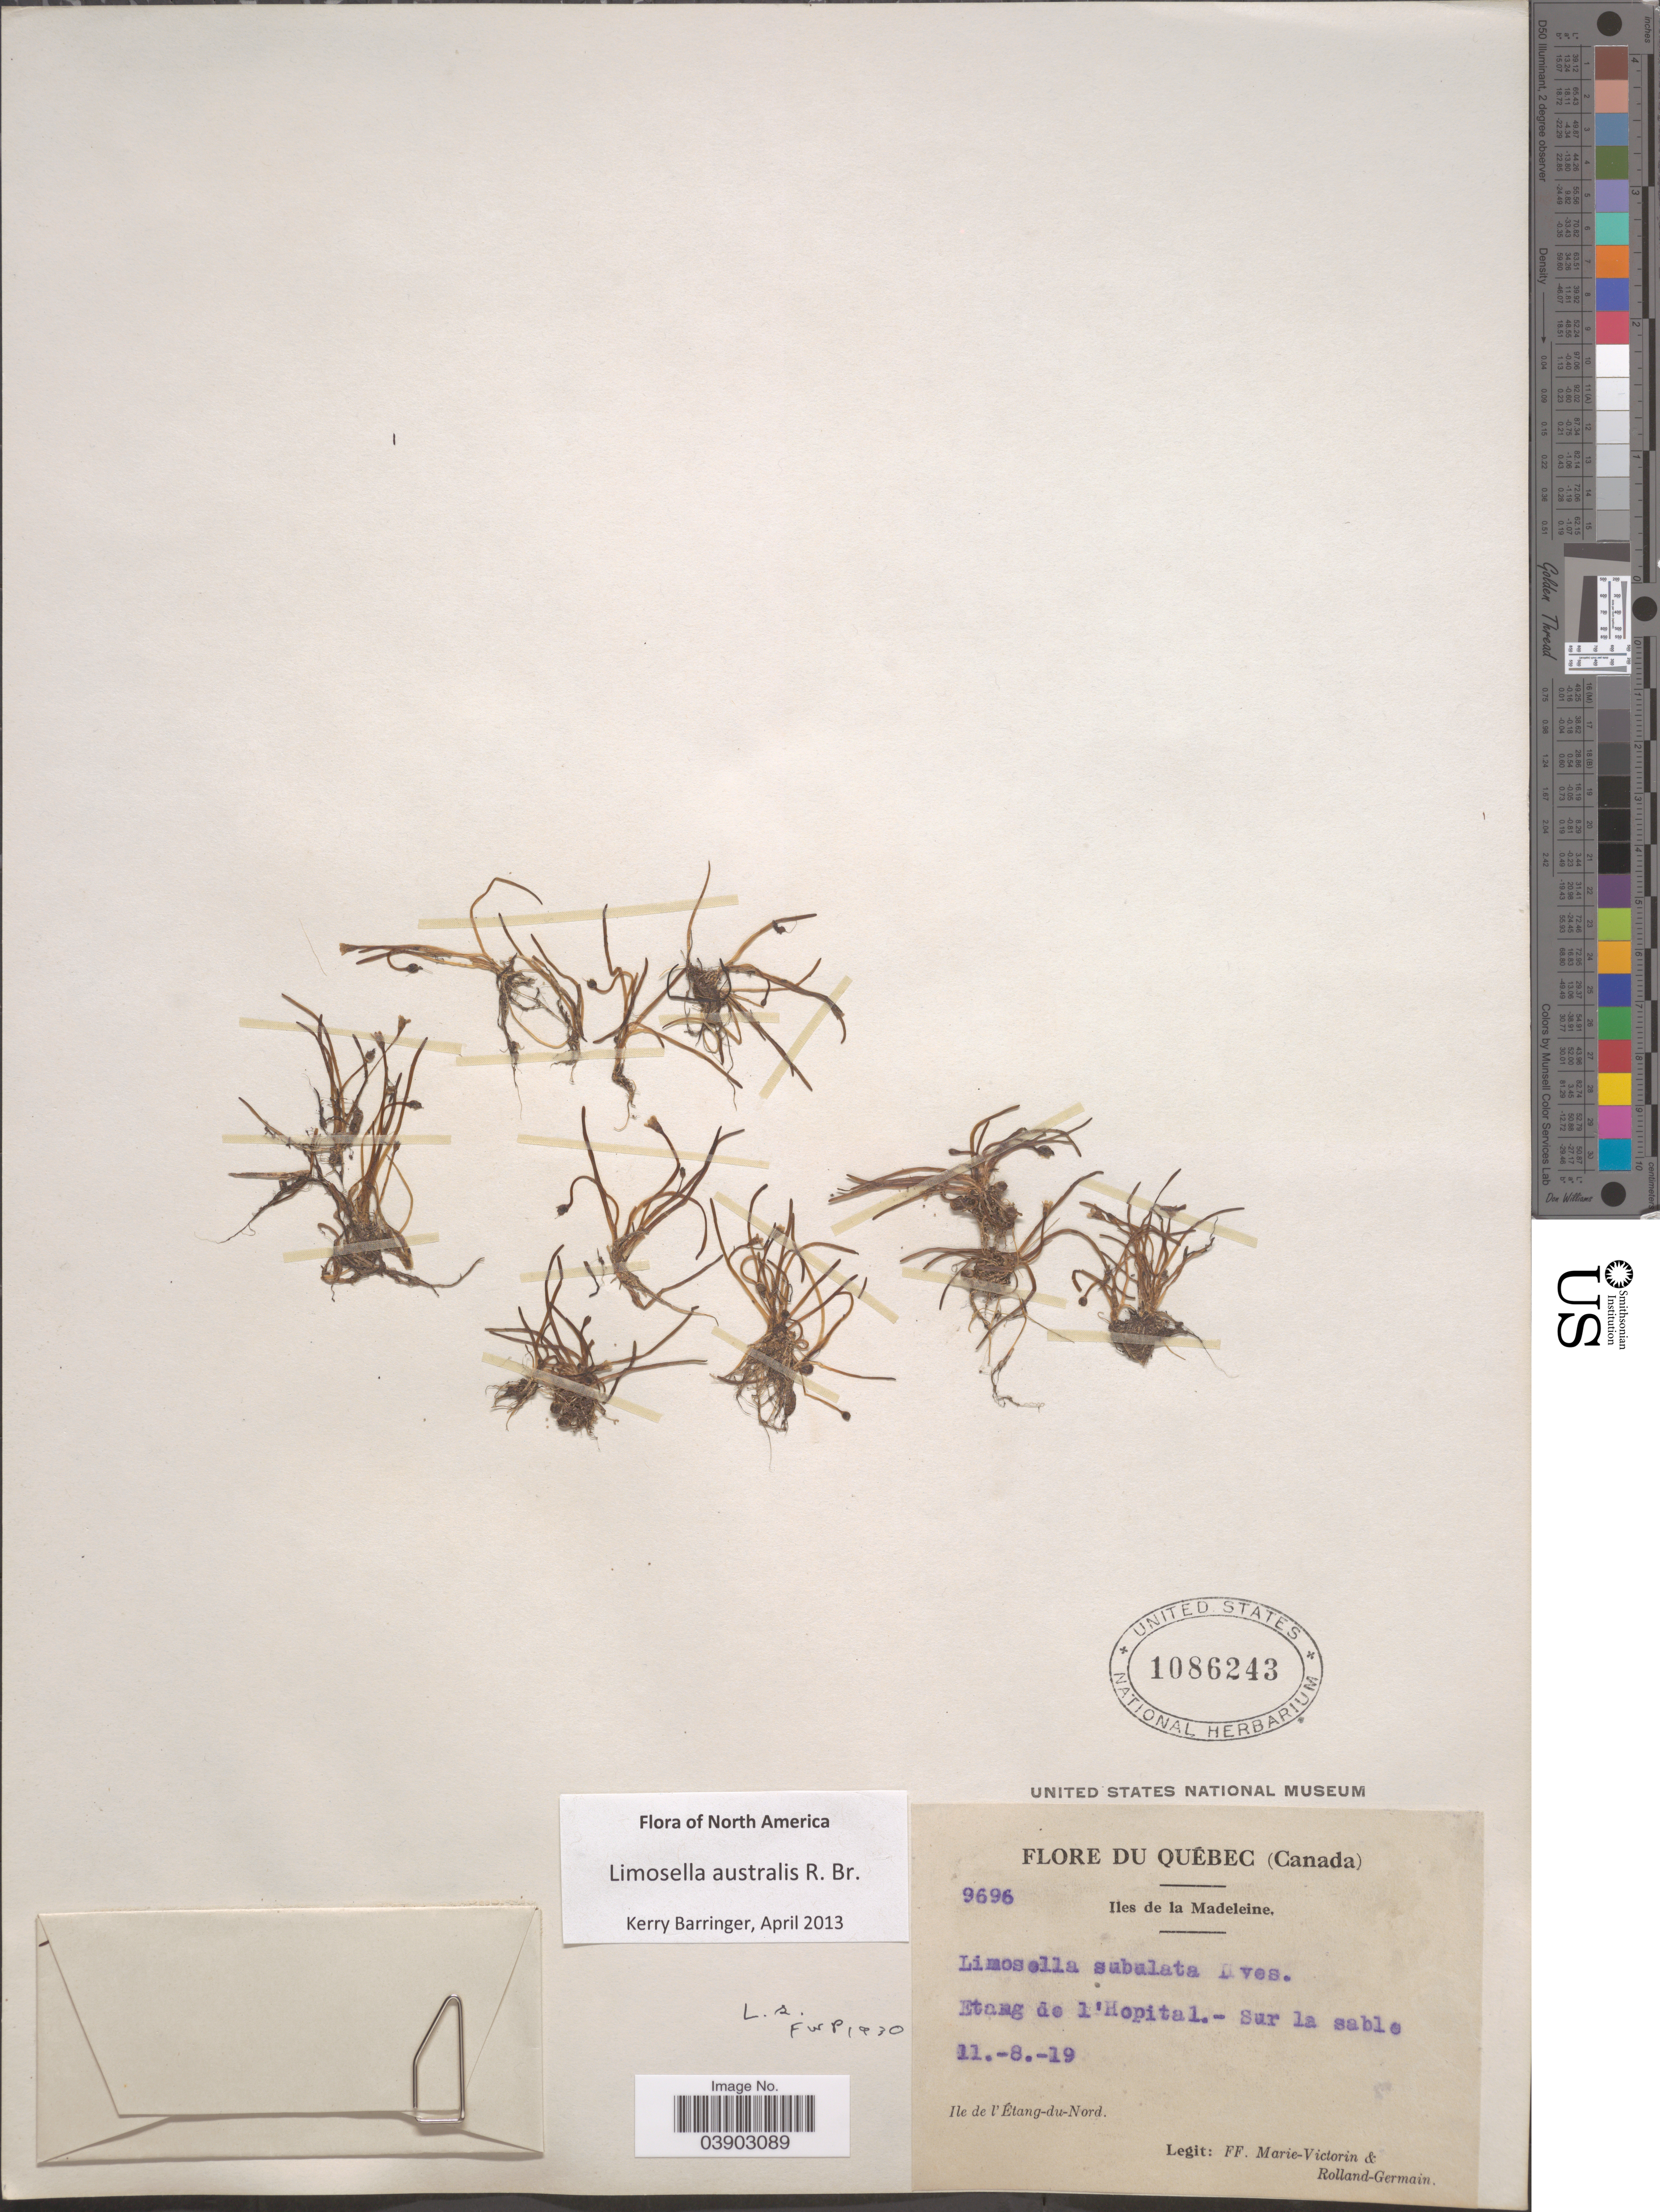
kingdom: Plantae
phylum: Tracheophyta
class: Magnoliopsida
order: Lamiales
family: Scrophulariaceae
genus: Limosella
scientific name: Limosella australis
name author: R. Br.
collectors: F. Marie-Victorin & Rolland-Germain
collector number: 9696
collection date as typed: Transcribed d/m/y: 11/8/19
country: Canada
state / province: Quebec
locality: Iles de al Madeleine. Etang de l'Hopital. - Sur la sable. Ile de l'Étang-du-Nord.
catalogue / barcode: US 1086243